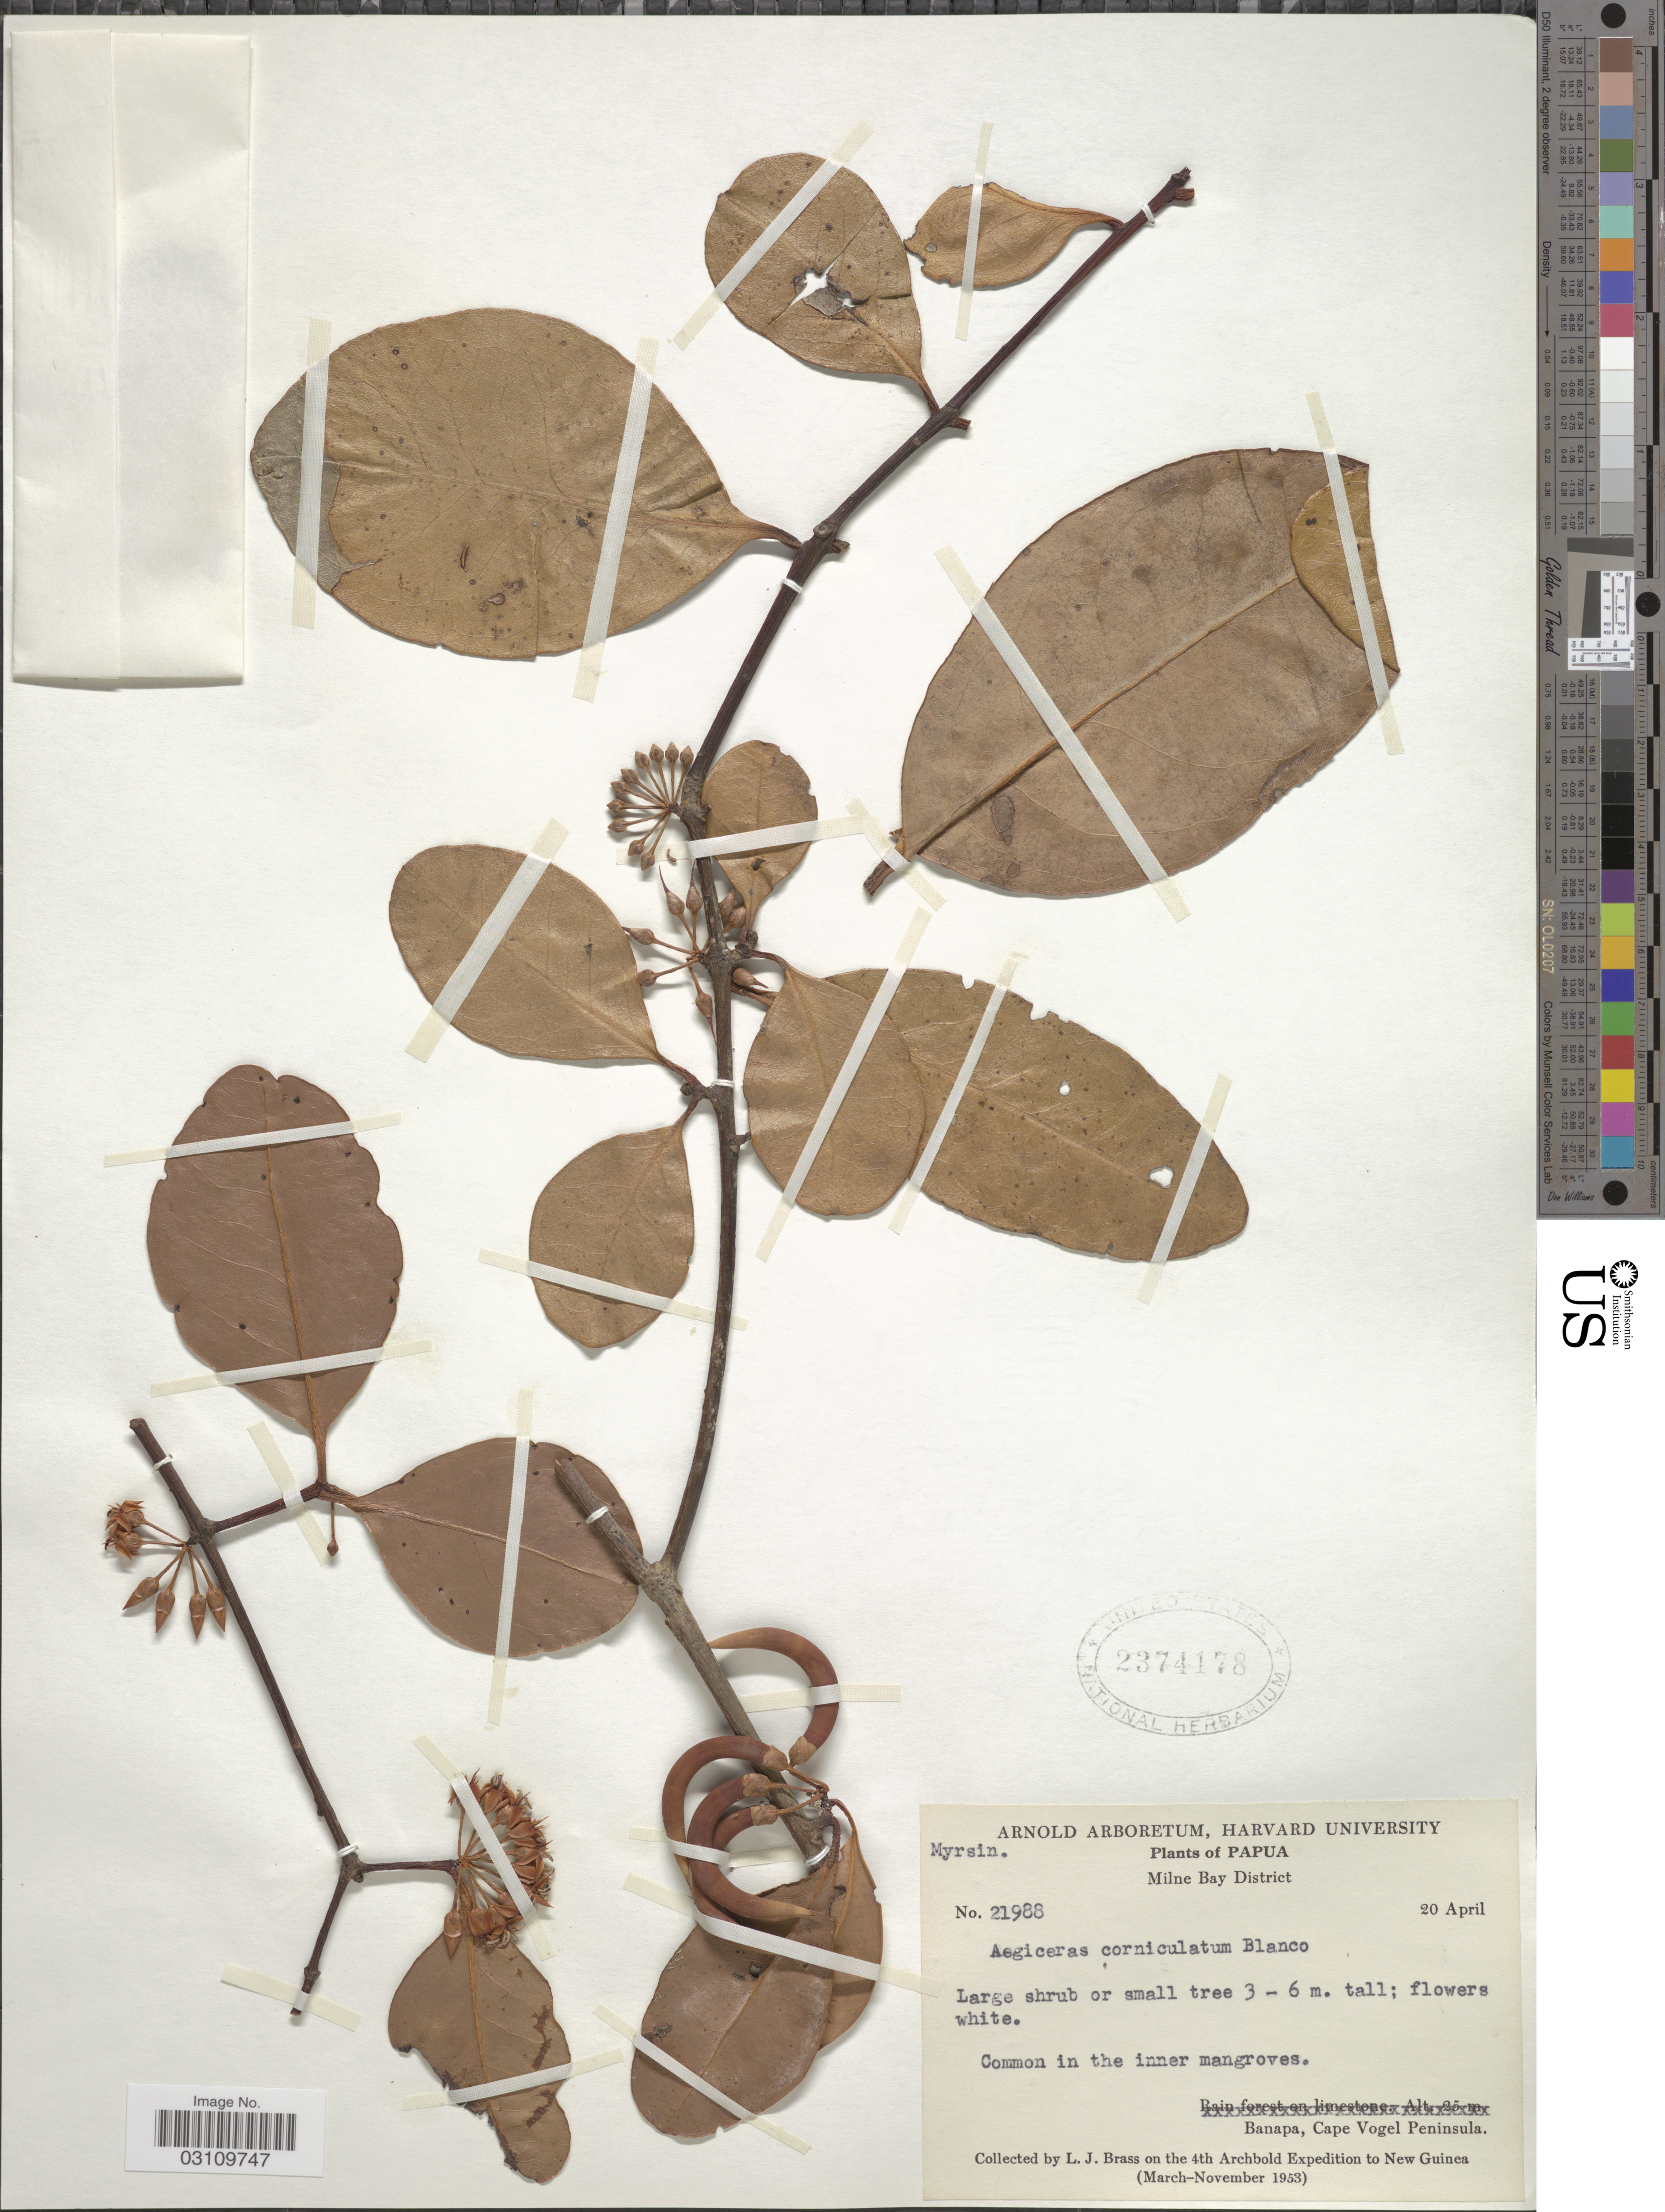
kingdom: Plantae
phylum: Tracheophyta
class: Magnoliopsida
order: Ericales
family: Primulaceae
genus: Aegiceras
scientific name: Aegiceras corniculatum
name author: (L.) Blanco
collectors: L. J. Brass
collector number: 21988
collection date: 1953-04-20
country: Papua New Guinea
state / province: Milne Bay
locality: Papua, Milne Bay District, Banapa, Cape Vogel Peninsula, New Guinea,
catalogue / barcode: US 2374178